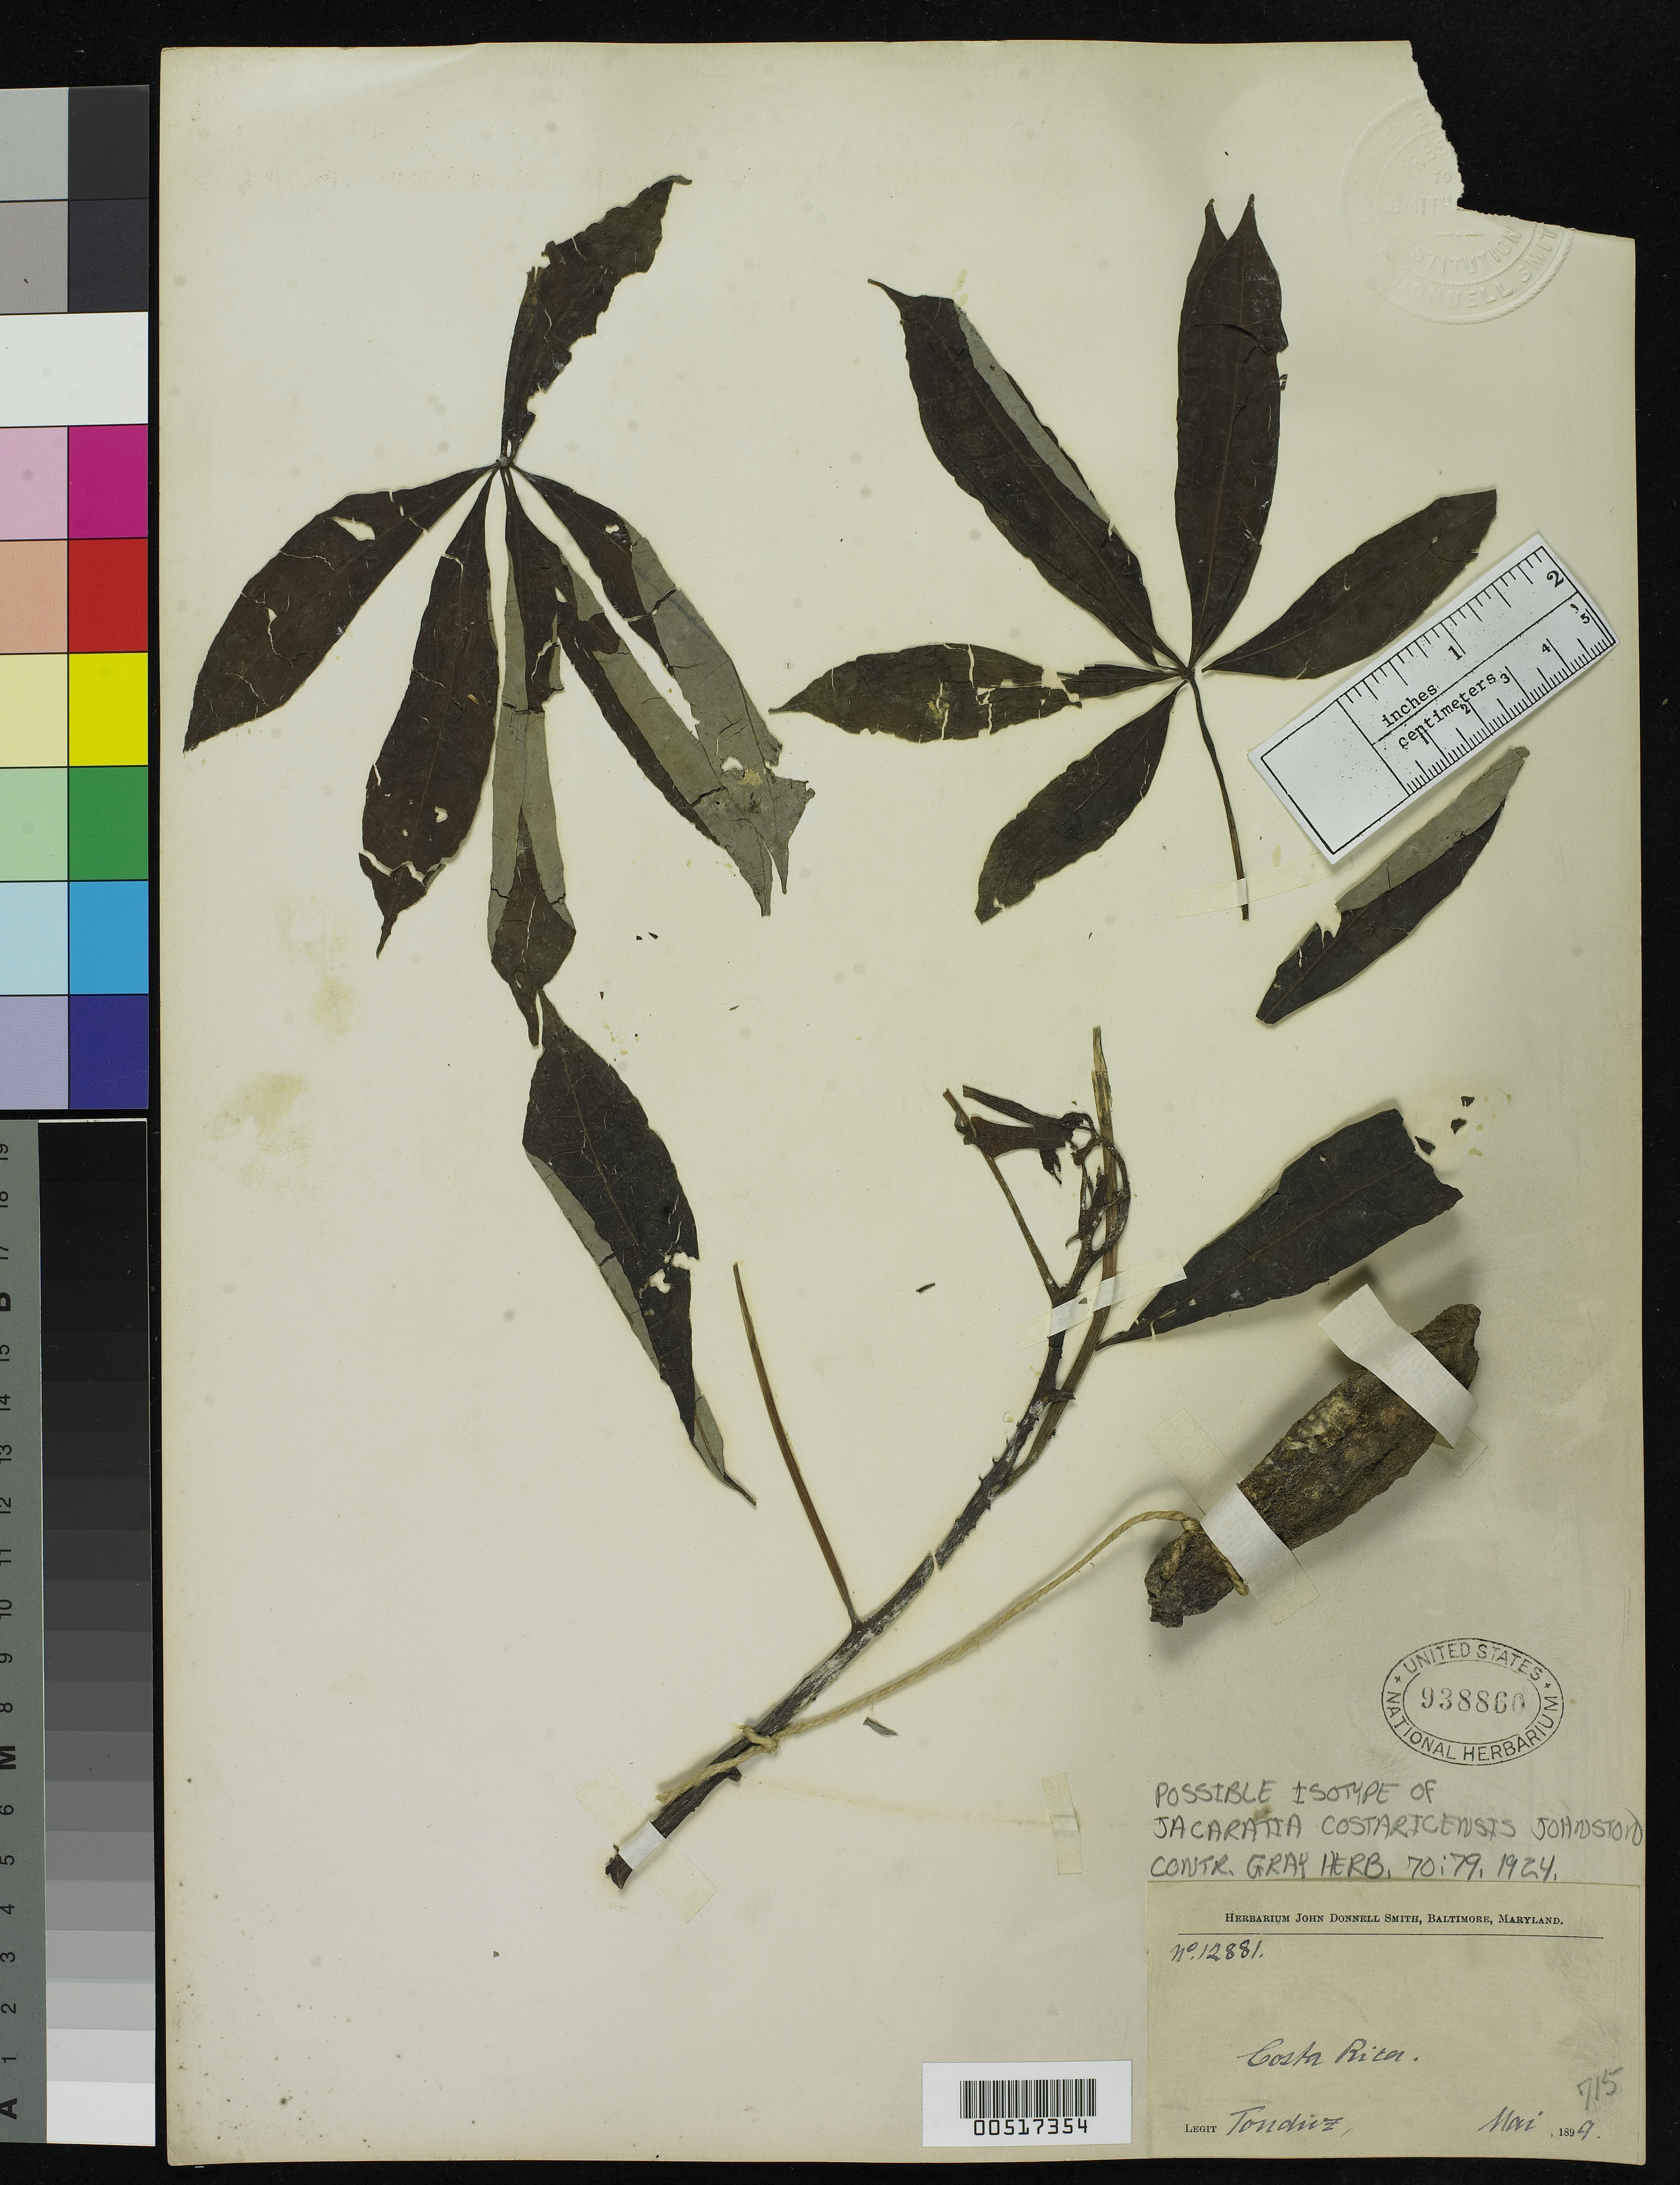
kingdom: Plantae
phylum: Tracheophyta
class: Magnoliopsida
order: Brassicales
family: Caricaceae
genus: Jacaratia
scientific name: Jacaratia costaricensis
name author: I.M. Johnst.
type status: Possible Isotype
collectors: A. Tonduz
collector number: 12881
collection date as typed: May 1899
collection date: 1899-05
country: Costa Rica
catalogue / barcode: US 938880